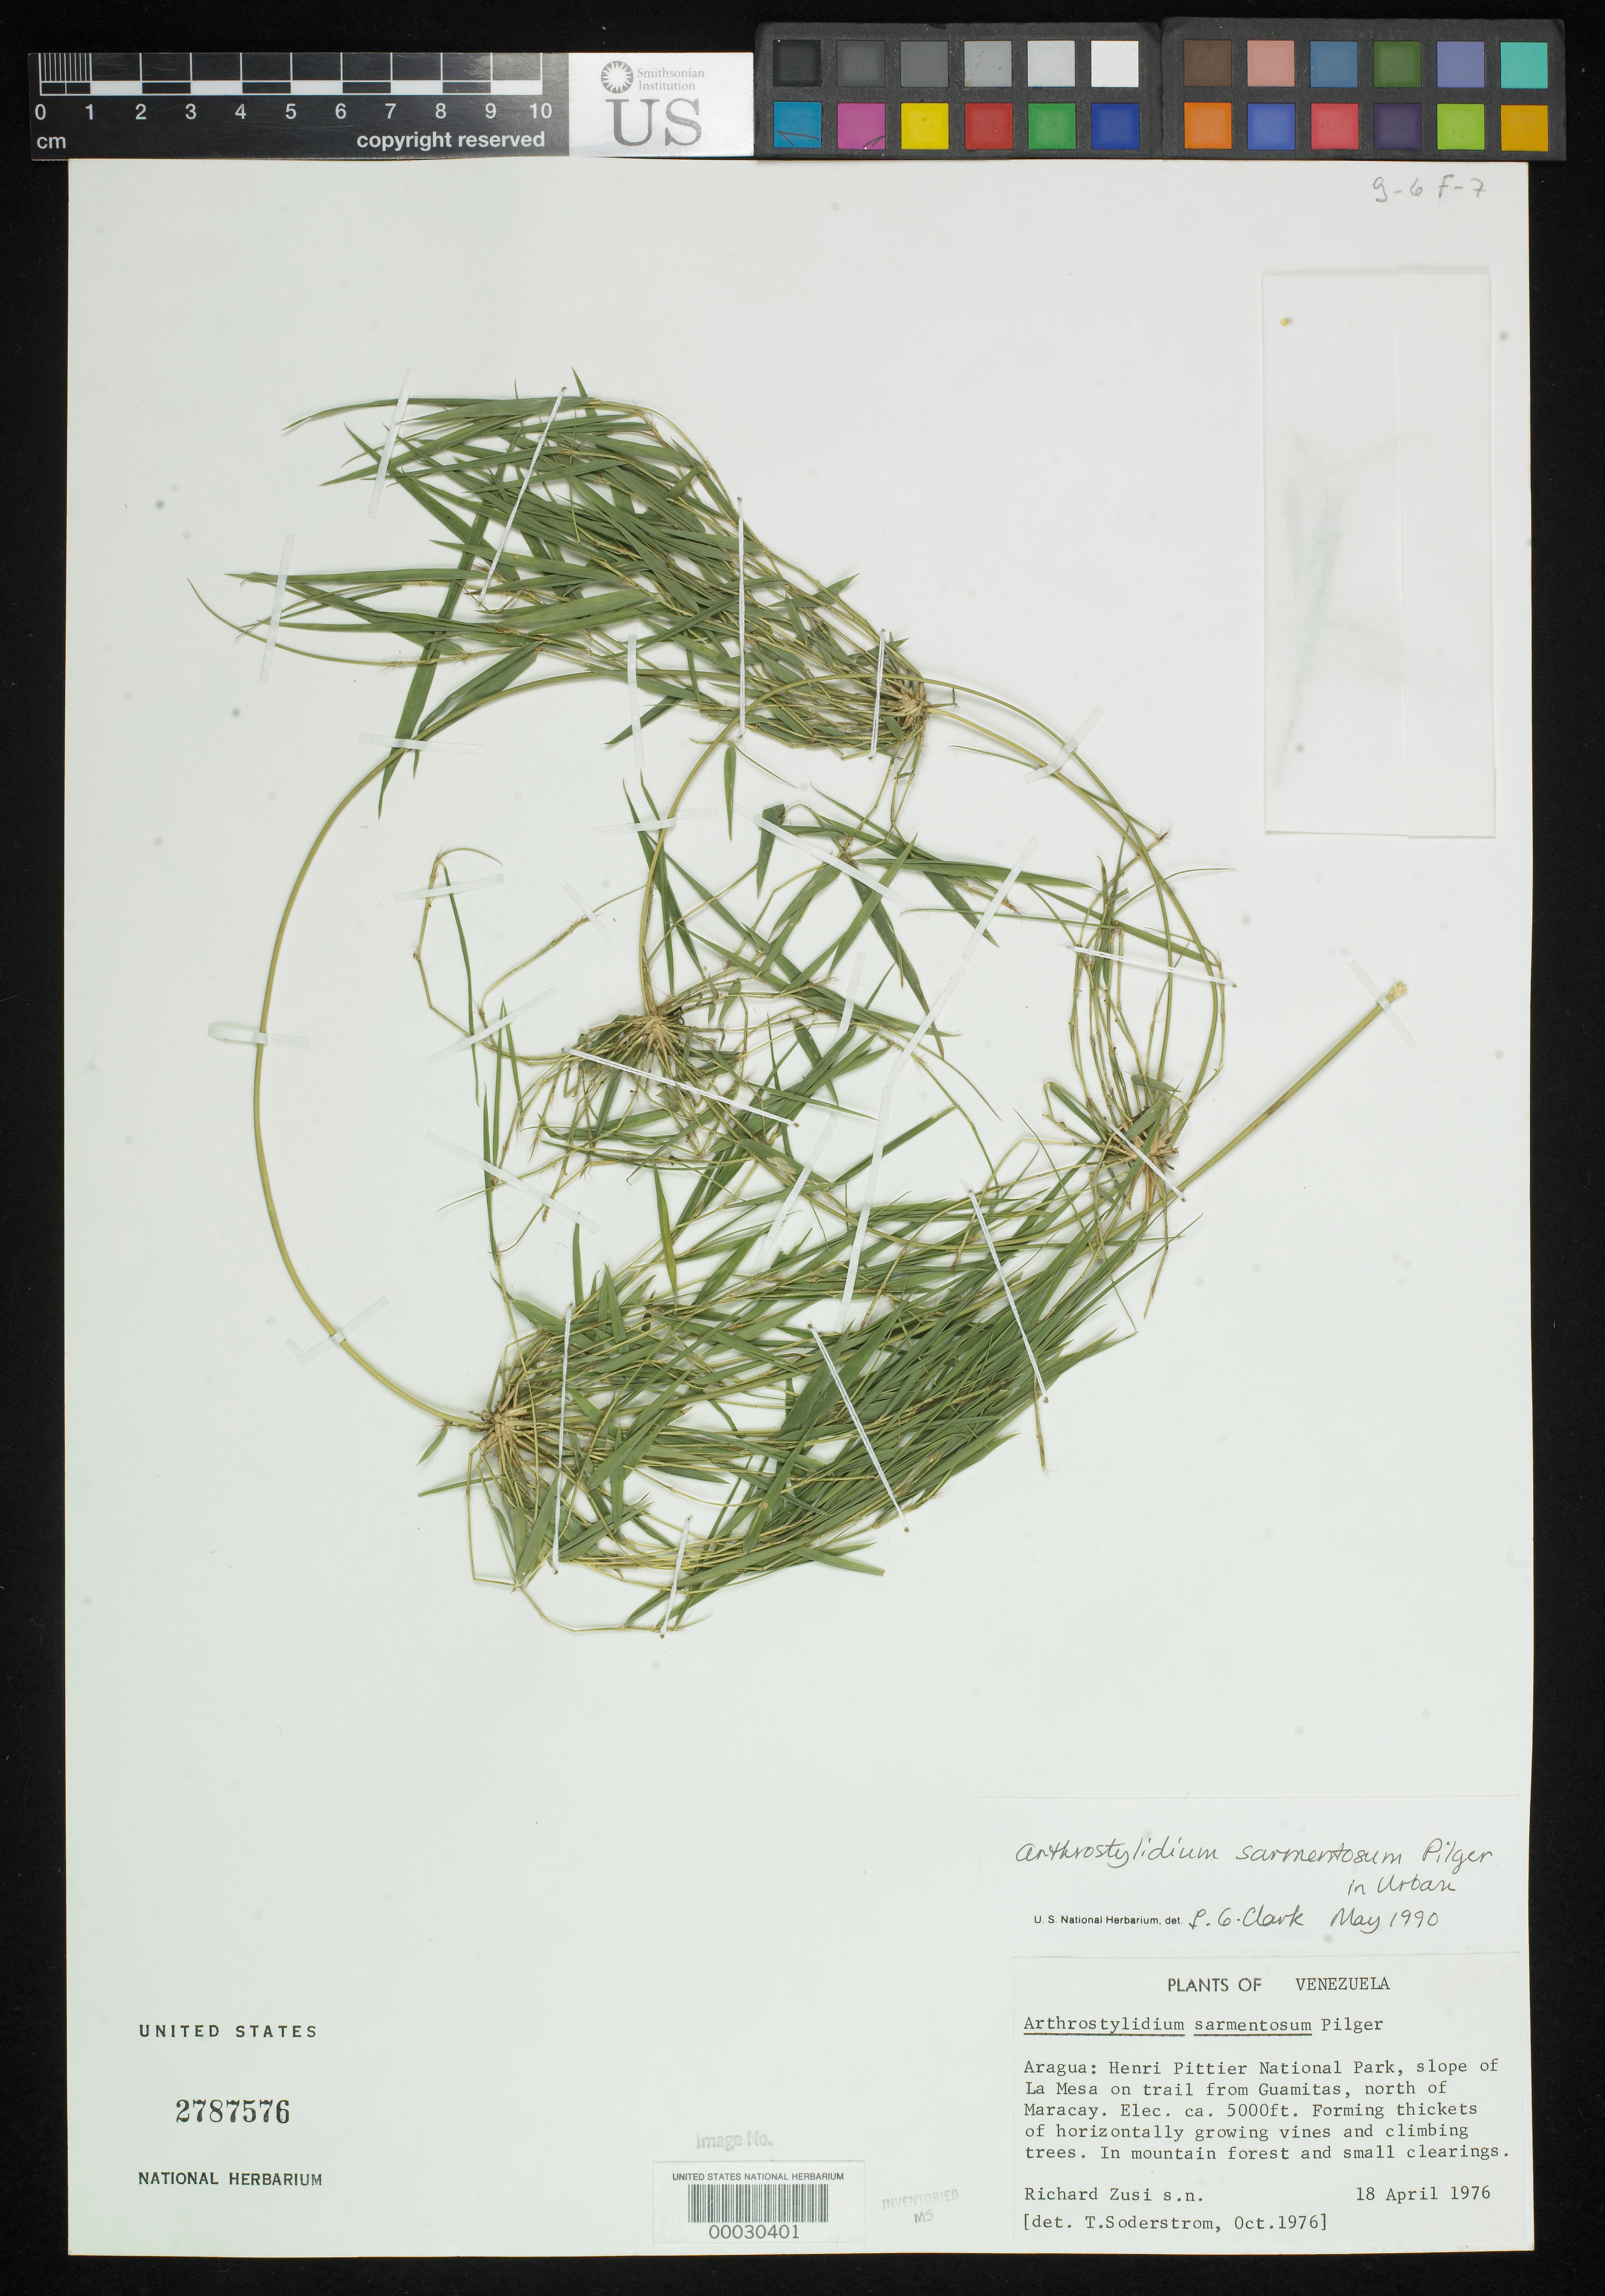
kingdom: Plantae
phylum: Tracheophyta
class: Liliopsida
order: Poales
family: Poaceae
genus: Arthrostylidium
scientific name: Arthrostylidium sarmentosum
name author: Pilg. in Urb.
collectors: R. Zusi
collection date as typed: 18 Apr 1976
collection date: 1976-04-18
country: Venezuela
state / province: Aragua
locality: Henri pittier national park, slope of la mesa on trail from guamitas, n of maracay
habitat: Mountain forest and small clearings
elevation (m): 1525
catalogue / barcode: US 2787576